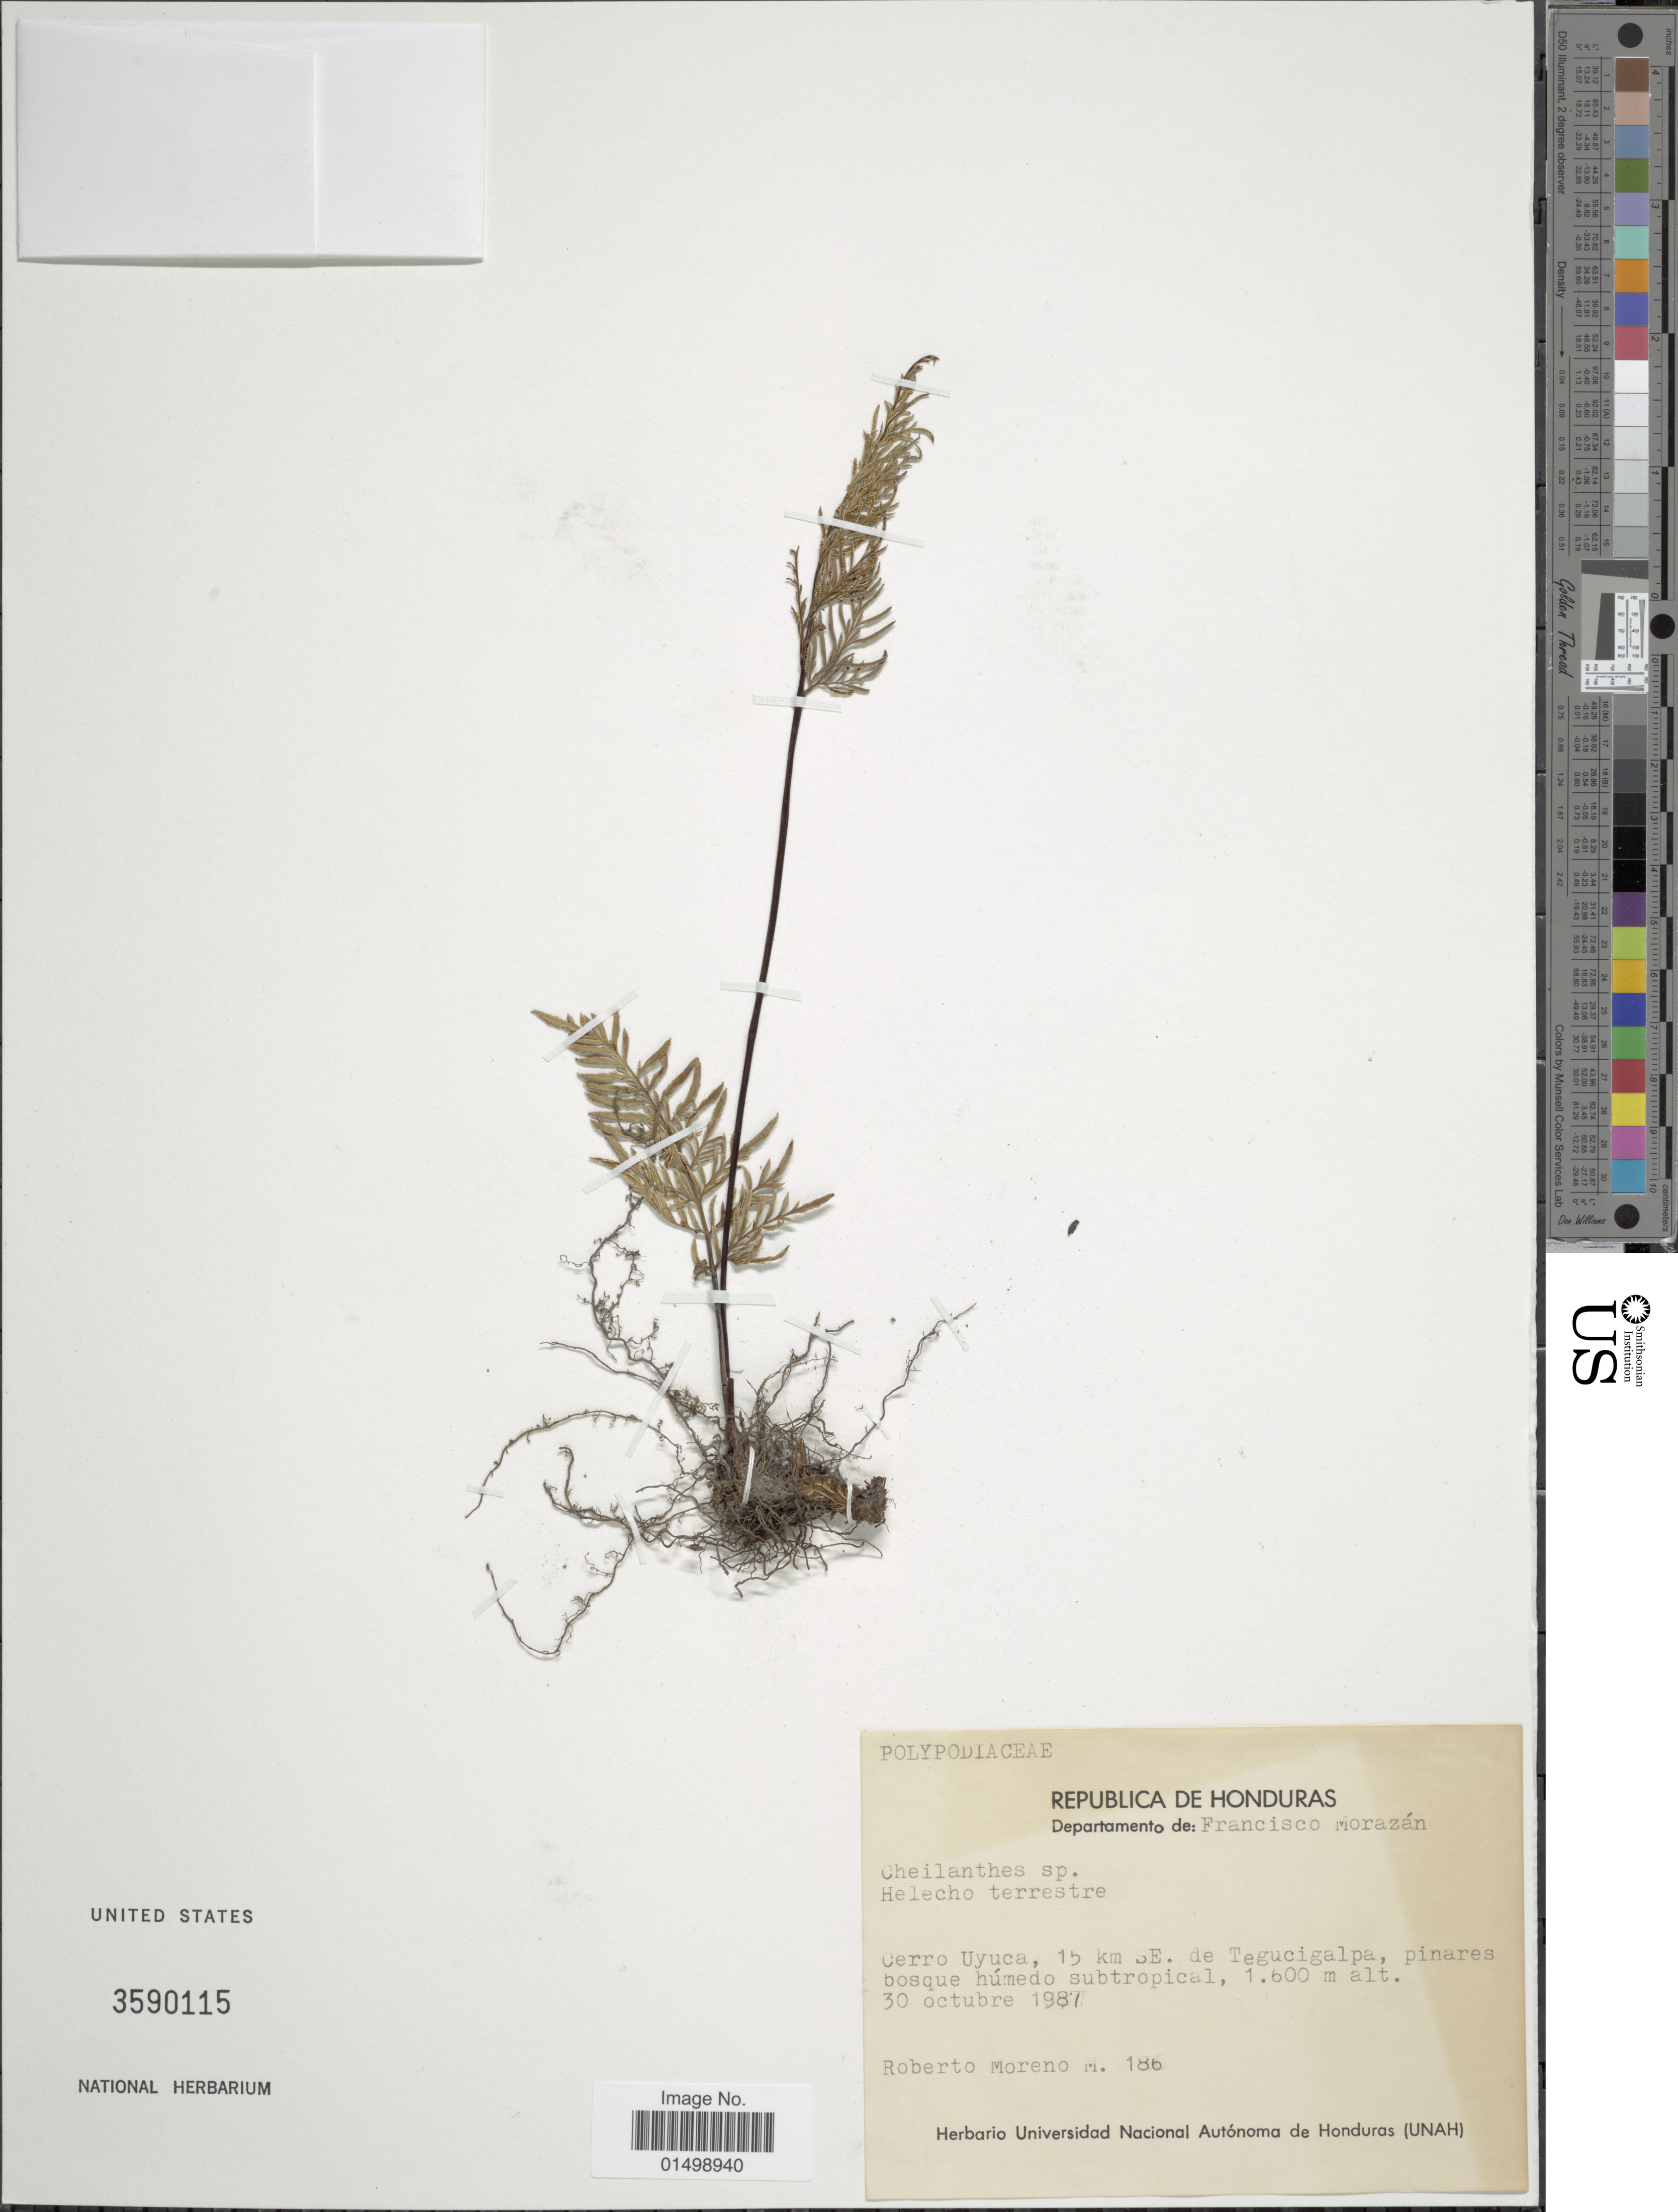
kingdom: Plantae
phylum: Tracheophyta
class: Polypodiopsida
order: Polypodiales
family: Pteridaceae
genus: Cheilanthes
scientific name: Cheilanthes pyramidalis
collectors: R. Moreno M.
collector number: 186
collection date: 1987-10-30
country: Honduras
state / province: Fco. Morazán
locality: Cerro Uyuca, 15 km SE de Tegucigalpa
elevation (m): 1600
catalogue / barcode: US 3590115